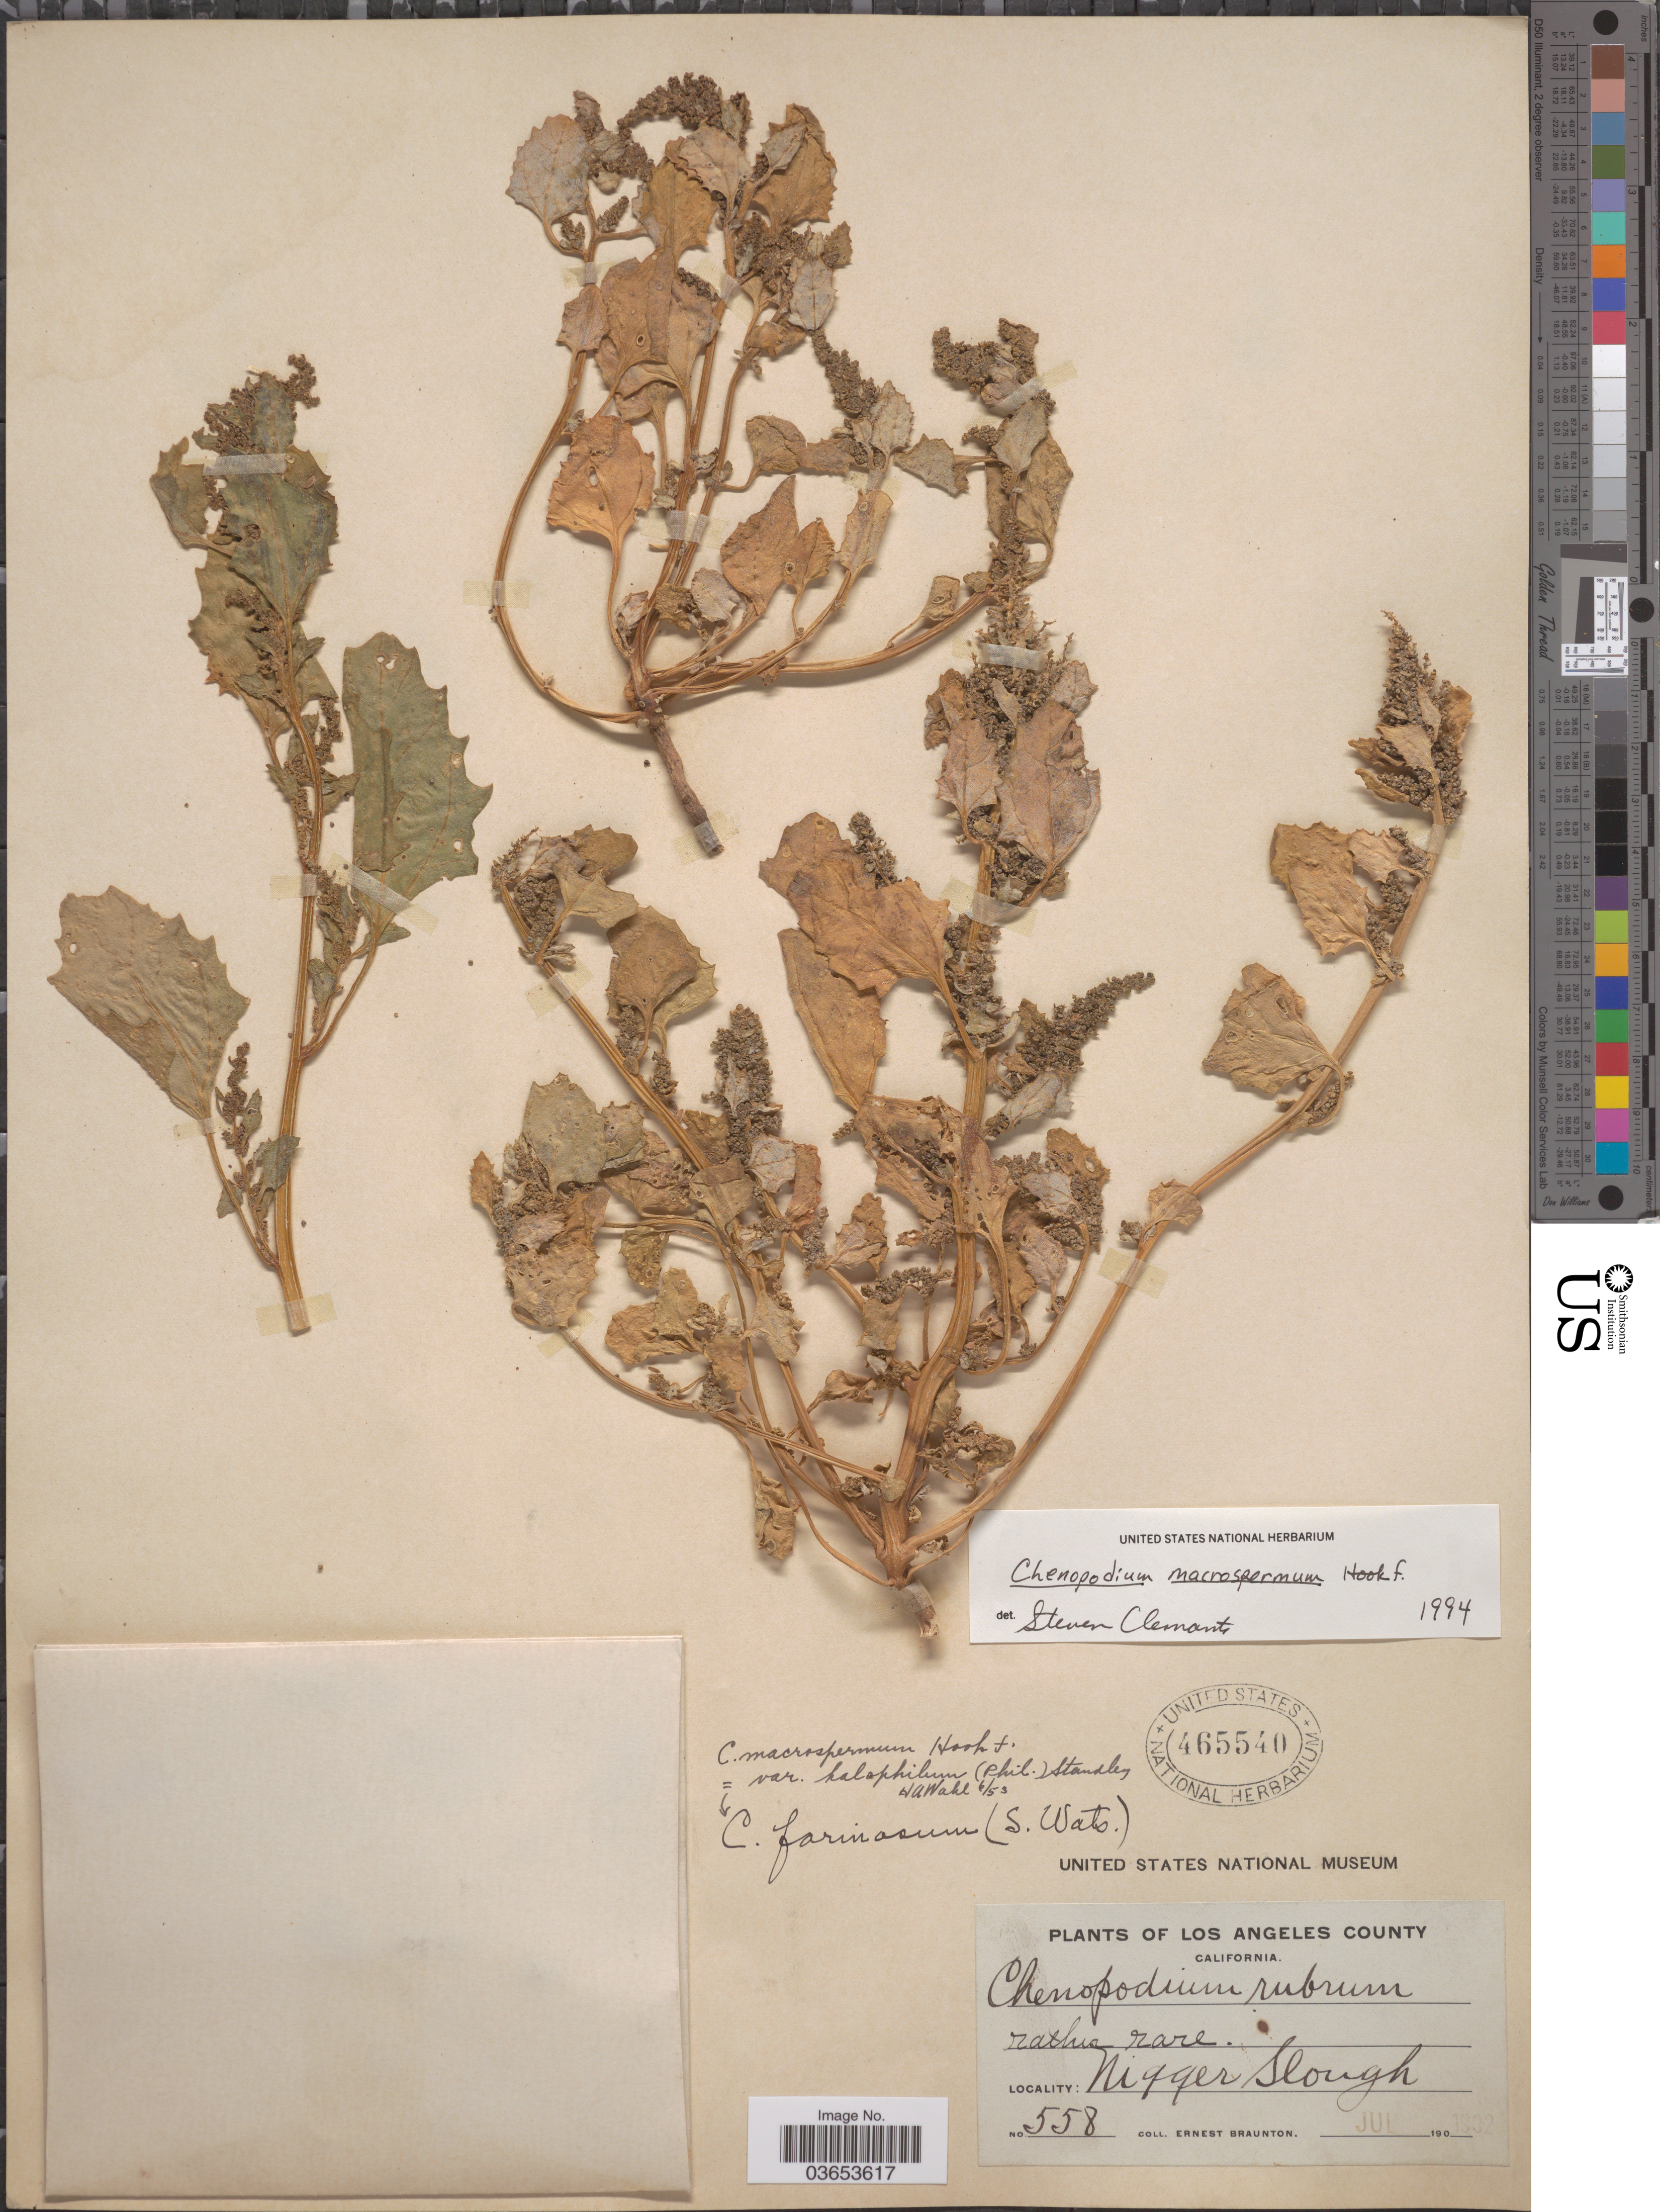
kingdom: Plantae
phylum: Tracheophyta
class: Magnoliopsida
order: Caryophyllales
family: Amaranthaceae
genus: Chenopodium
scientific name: Chenopodium macrospermum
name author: Hook. f.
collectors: E. Braunton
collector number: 558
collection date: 1802-07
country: United States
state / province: California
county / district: Los Angeles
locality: Los Angeles County. Nigger Slough.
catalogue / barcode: US 465540